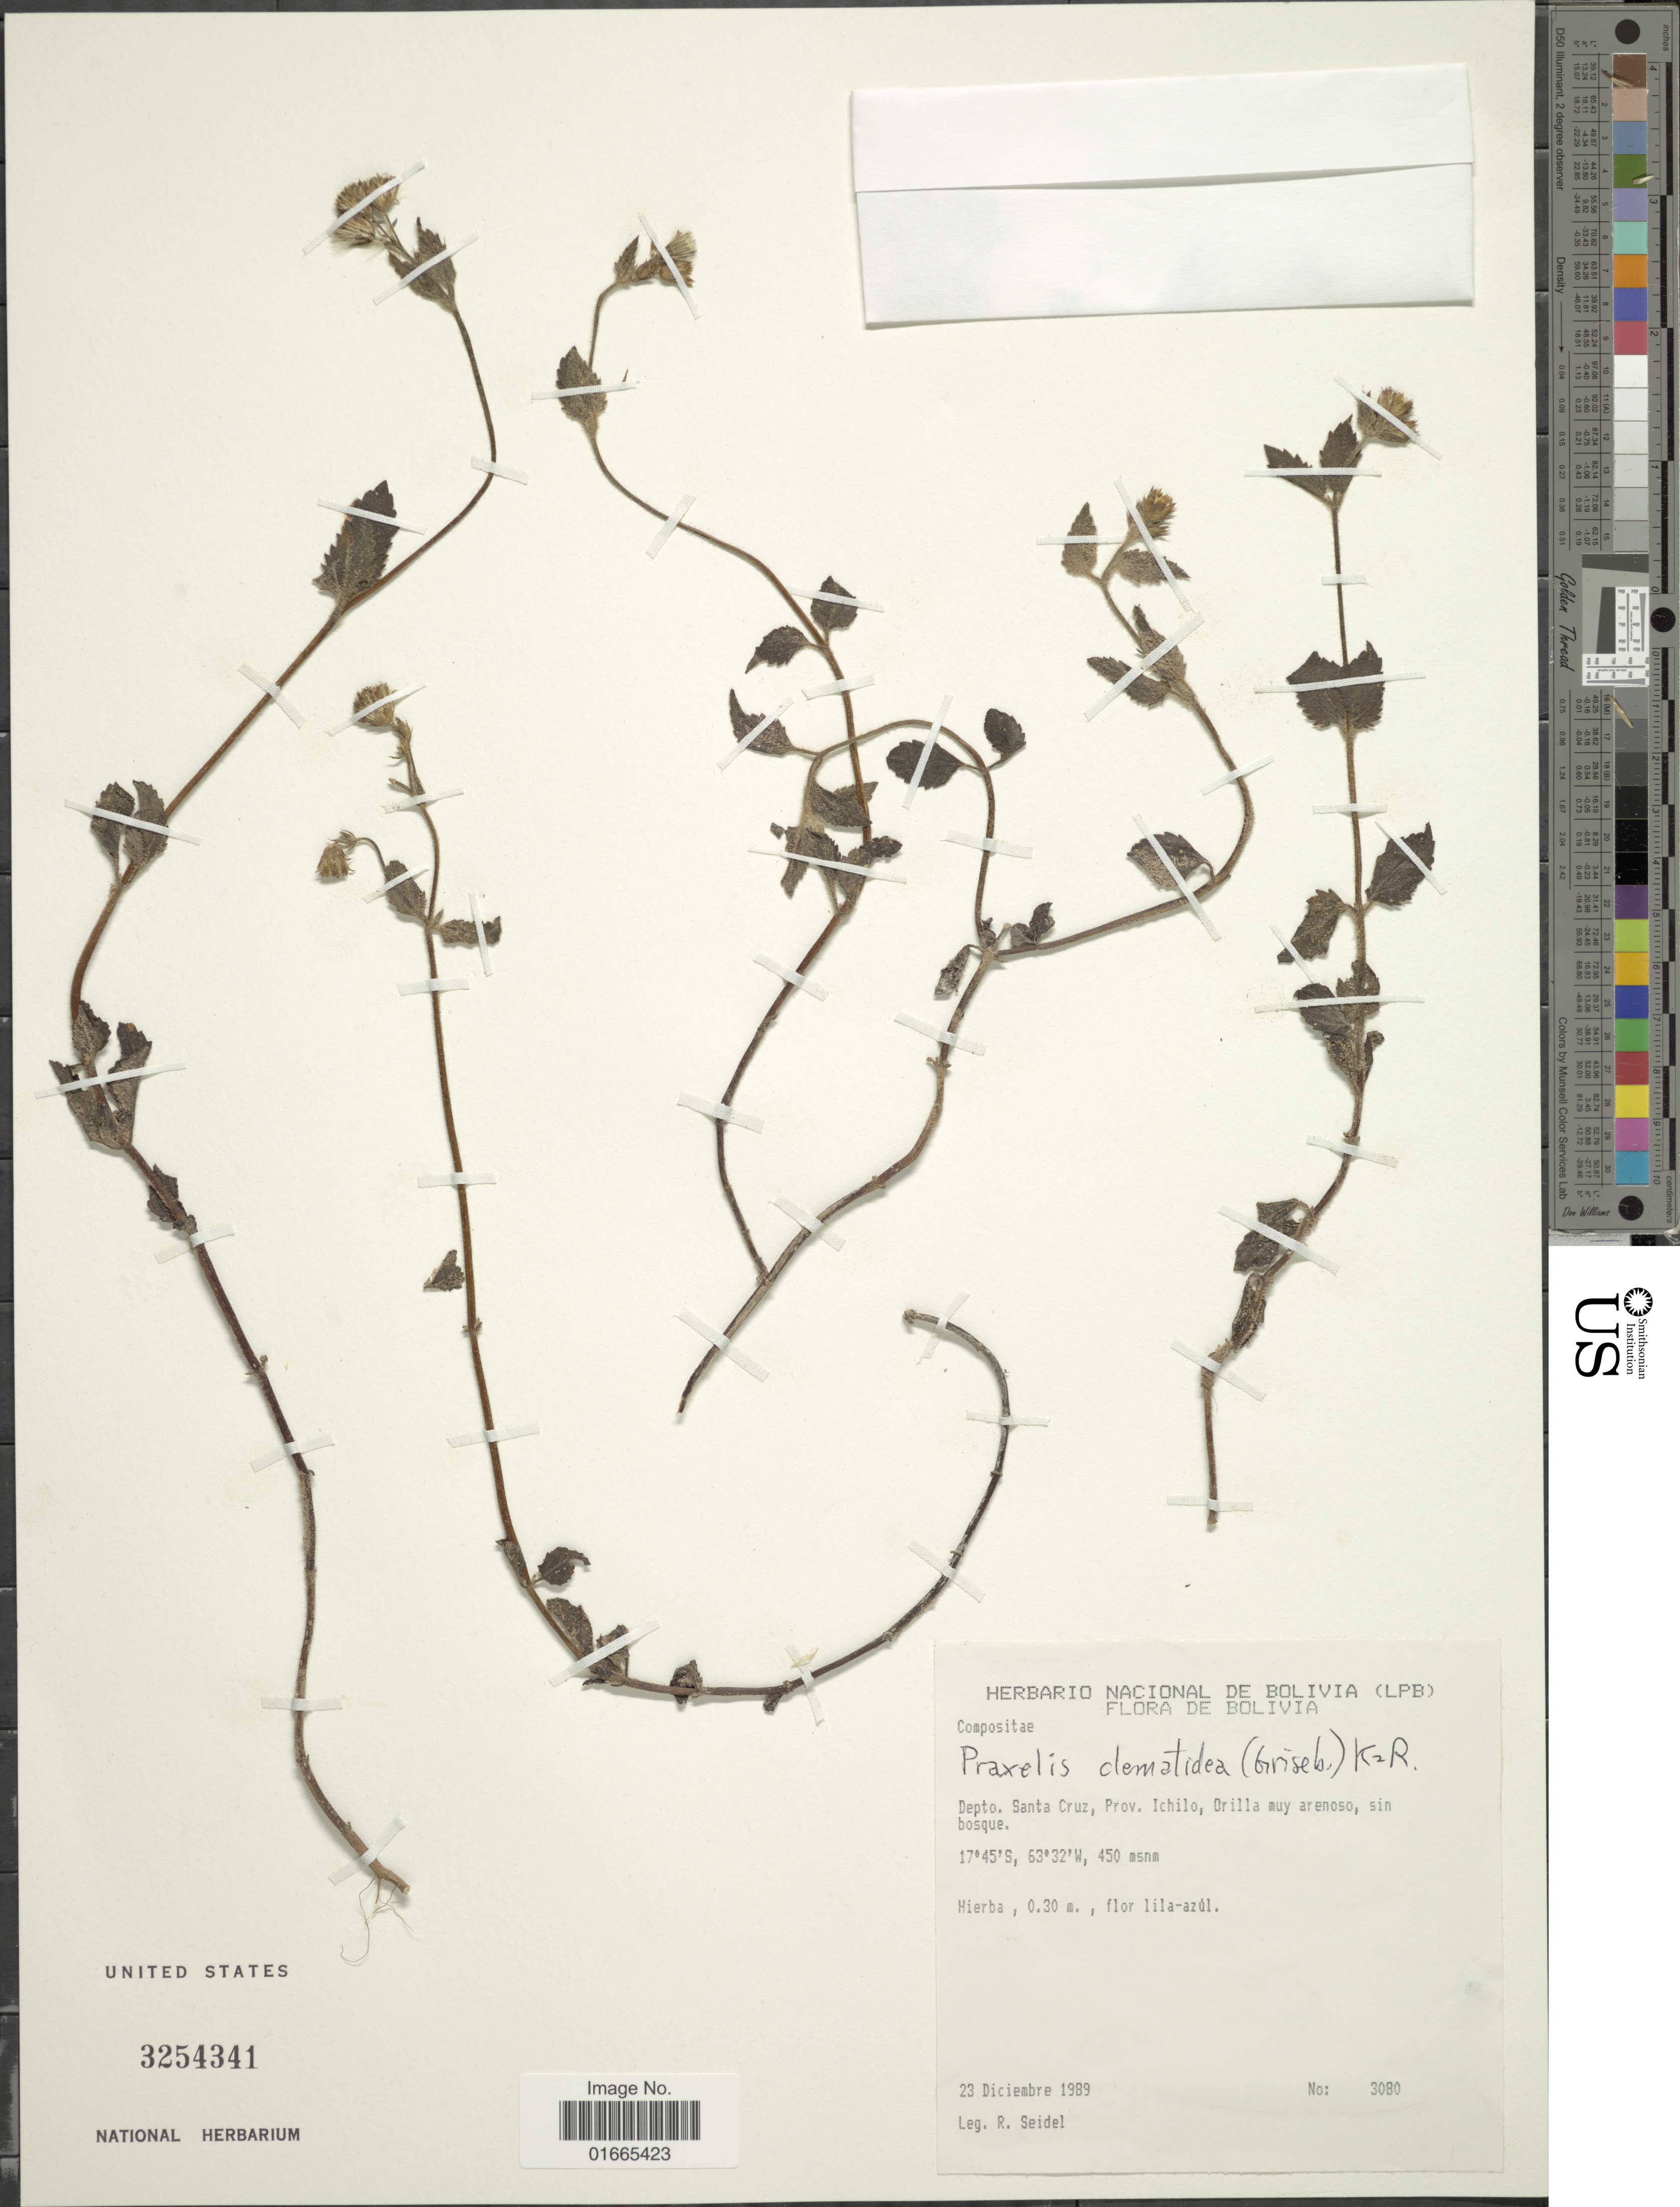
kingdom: Plantae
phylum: Tracheophyta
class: Magnoliopsida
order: Asterales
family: Asteraceae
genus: Praxelis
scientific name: Praxelis clematidea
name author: (Griseb.) R.M. King & H. Rob.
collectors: R. Seidel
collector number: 3080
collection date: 1989-12-23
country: Bolivia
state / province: Santa Cruz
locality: Depto. Santa Vruz, Prov. Ichilo, Orilla muy arenoso, sin bosque.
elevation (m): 450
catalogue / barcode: US 3254341